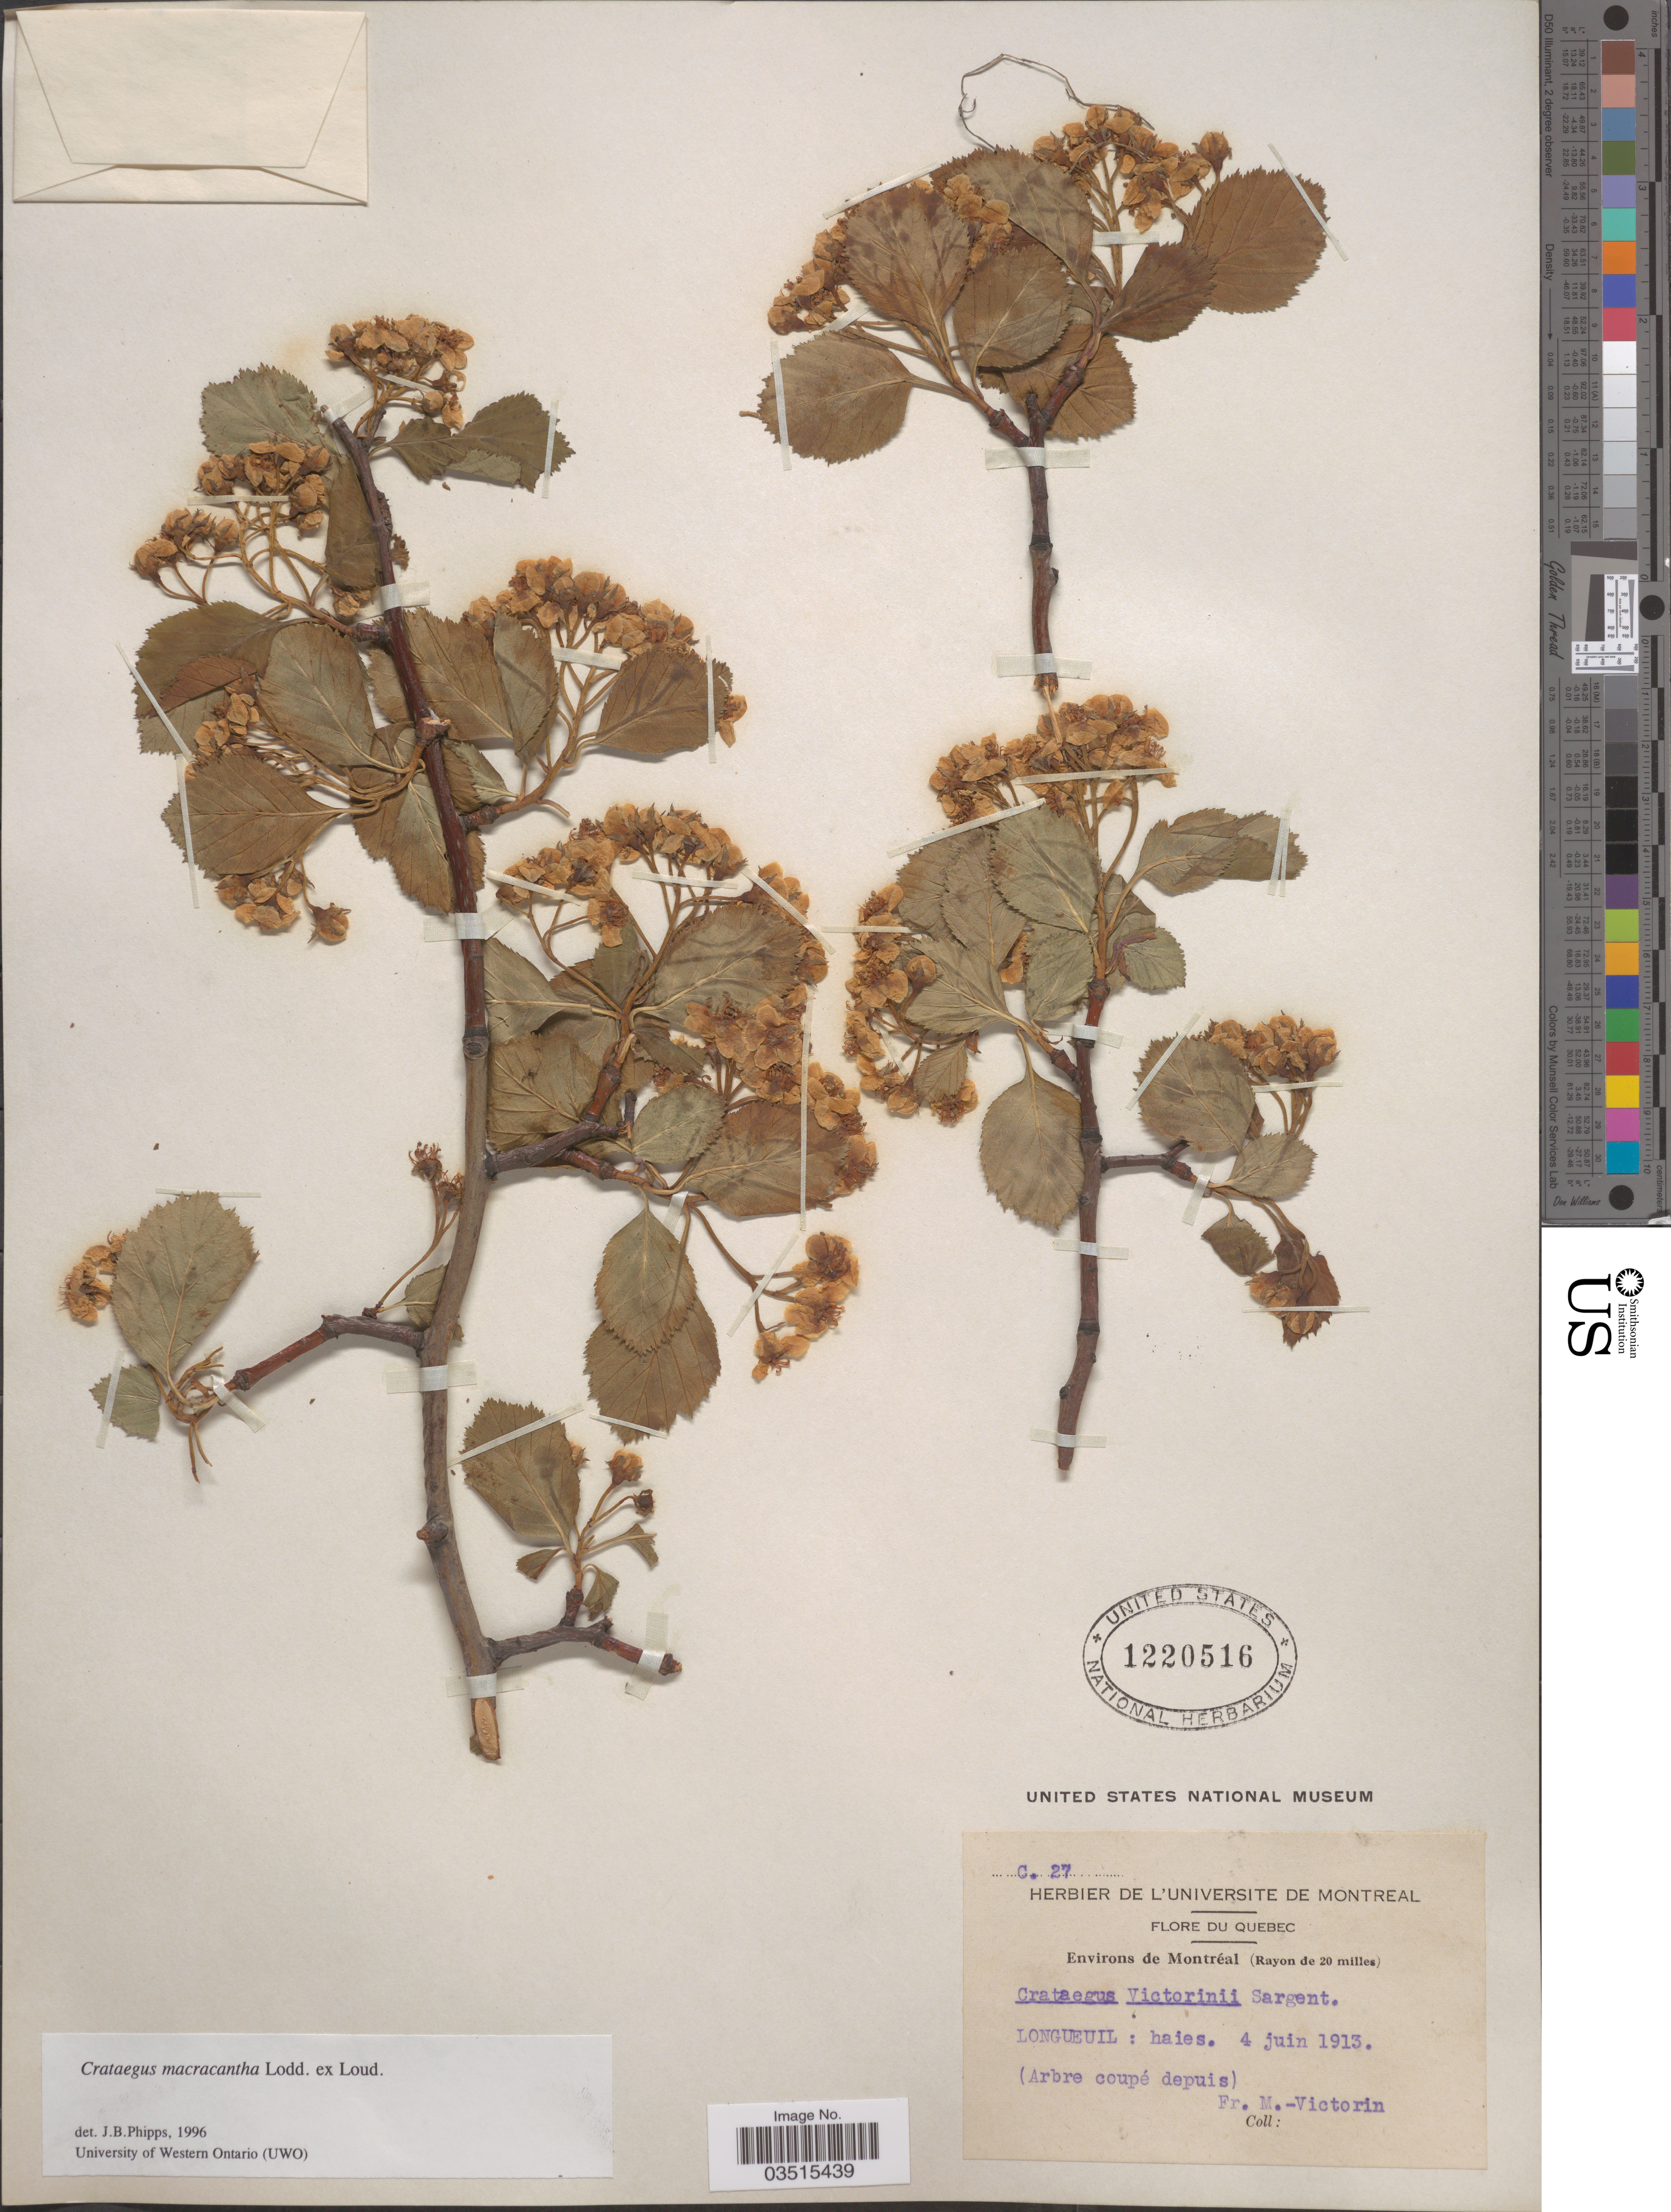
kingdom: Plantae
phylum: Tracheophyta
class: Magnoliopsida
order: Rosales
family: Rosaceae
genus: Crataegus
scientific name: Crataegus macracantha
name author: (Lindl.) Lodd. ex Loudon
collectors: F. Marie-Victorin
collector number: C27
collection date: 1913-06-04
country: Canada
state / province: Quebec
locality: Environs de Montréal (Rayon de 20 milles). Longueuil: haies.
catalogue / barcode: US 1220516